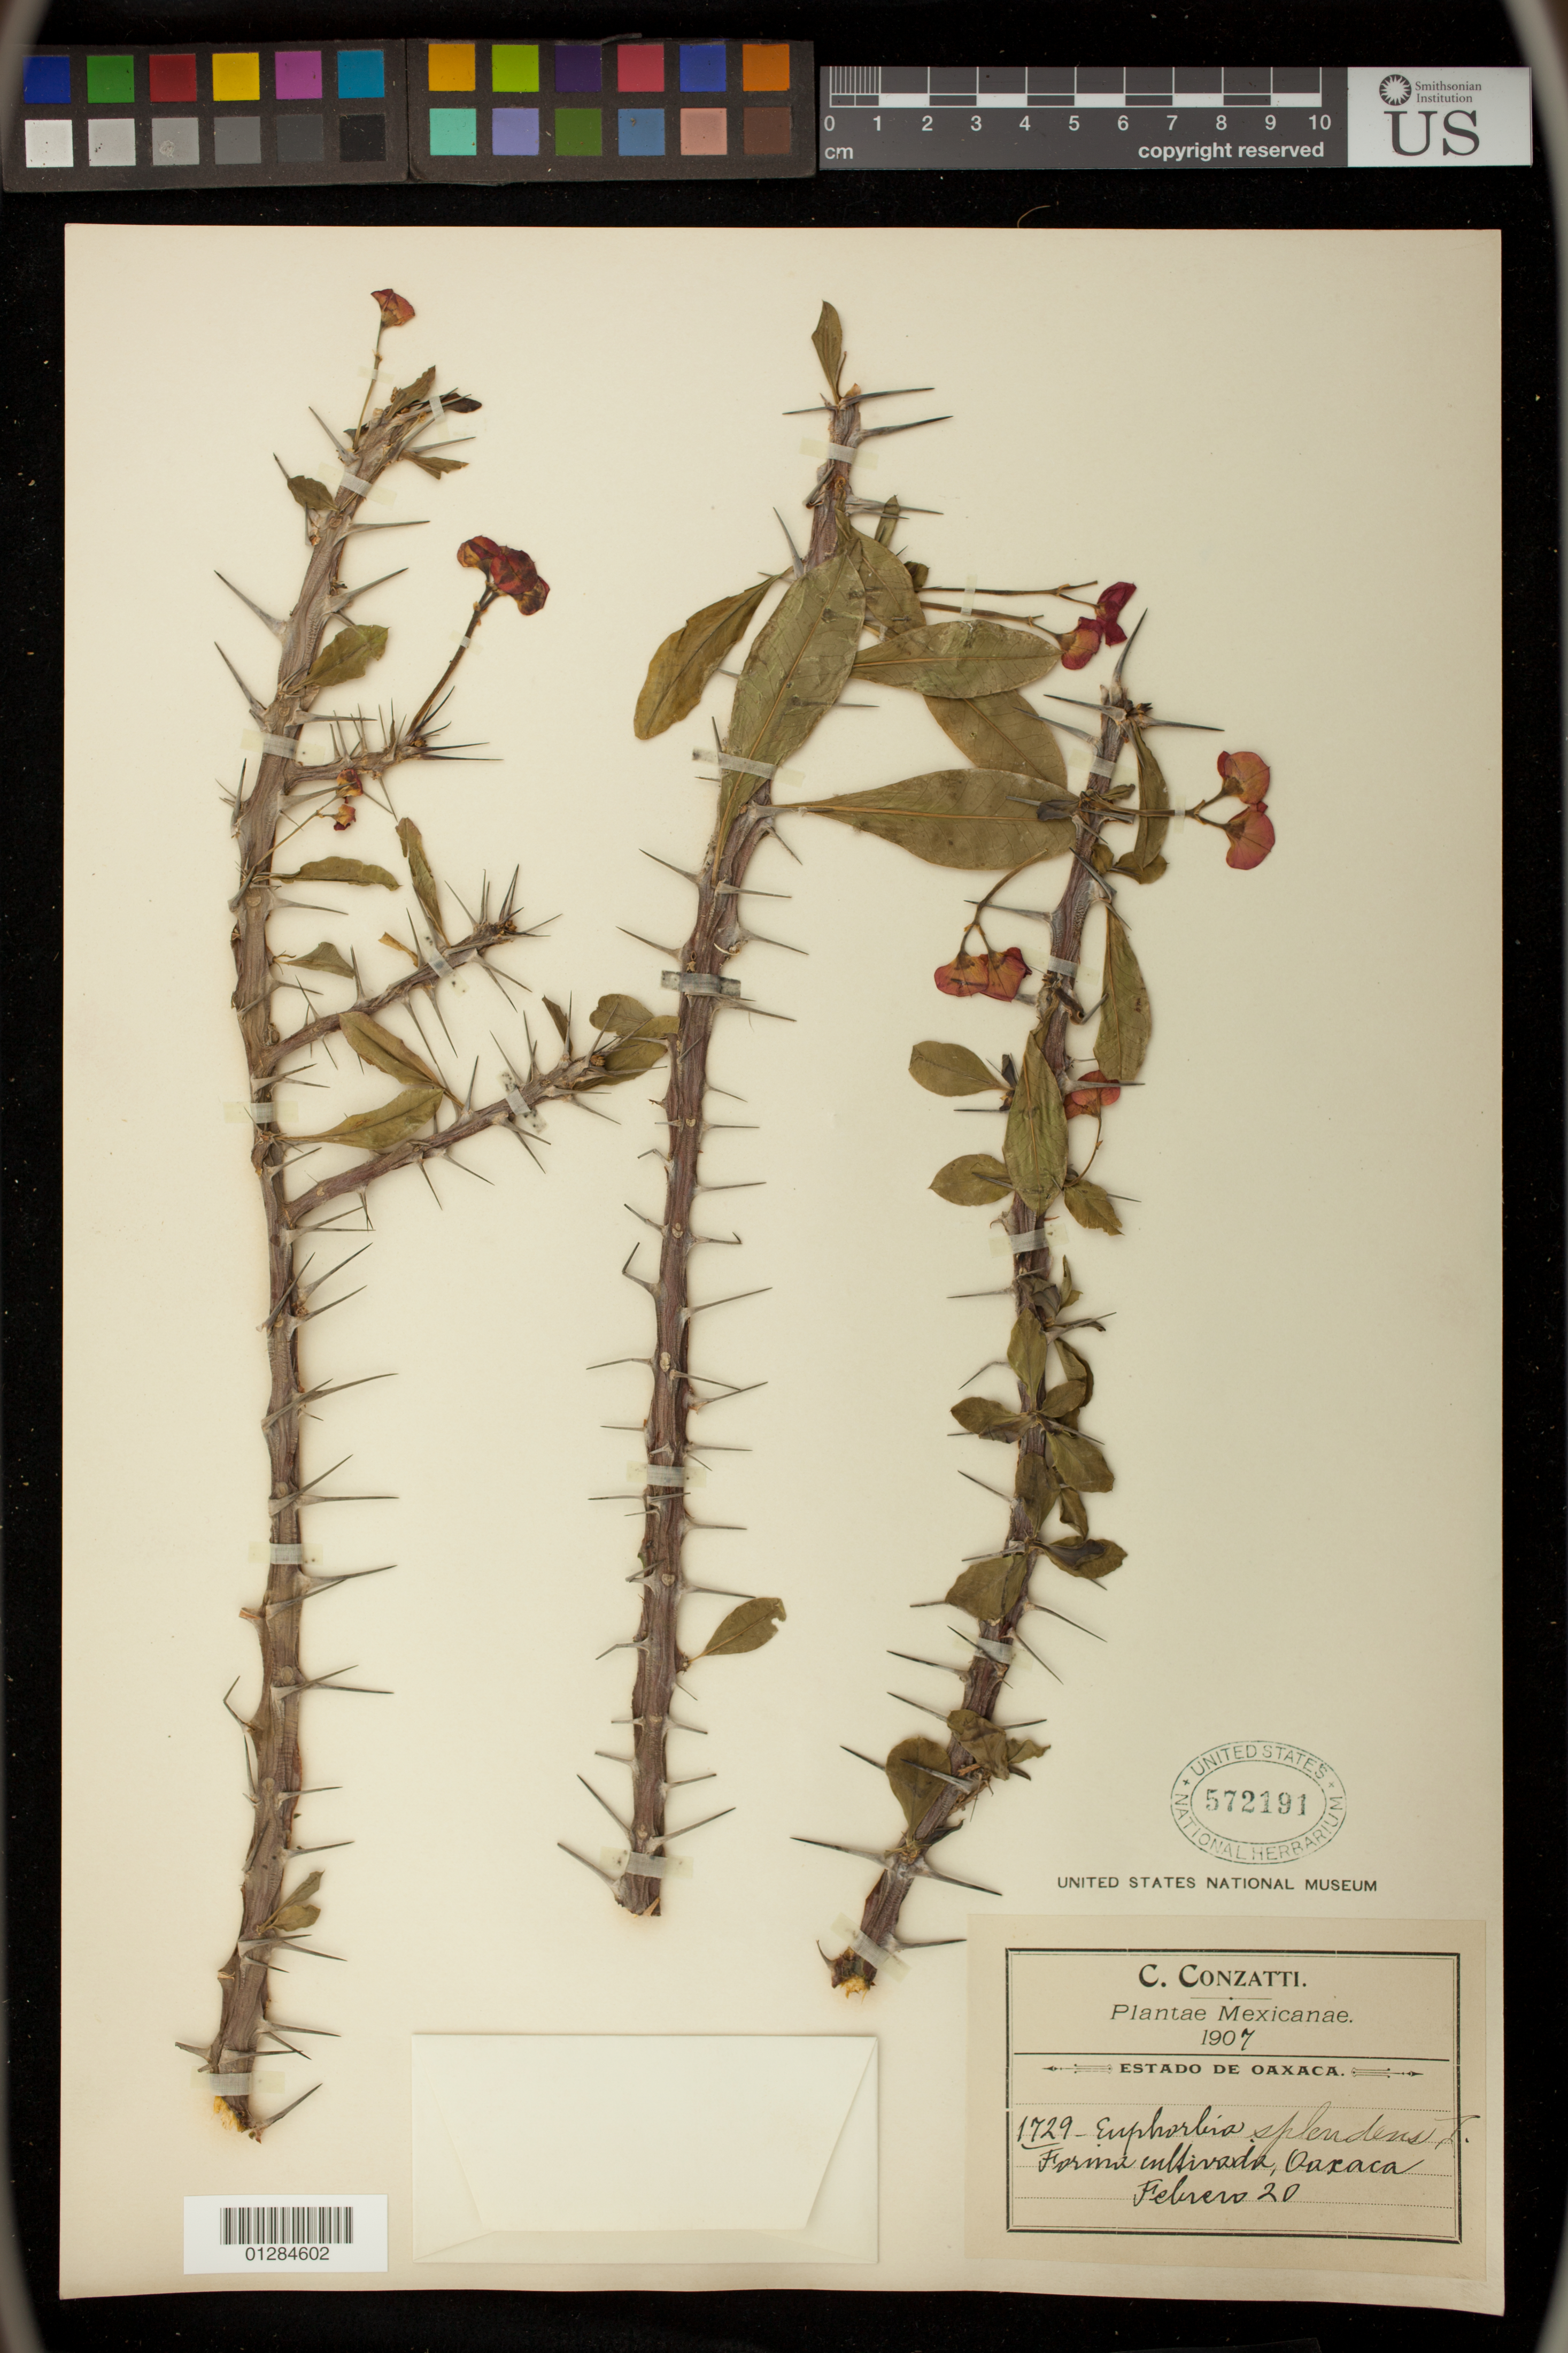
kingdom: Plantae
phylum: Tracheophyta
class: Magnoliopsida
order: Malpighiales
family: Euphorbiaceae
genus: Euphorbia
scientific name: Euphorbia milii var. splendens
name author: (Bojer ex Hook.) Ursch & Leandri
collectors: C. Conzatti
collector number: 1729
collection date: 1907-02-20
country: Mexico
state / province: Oaxaca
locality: Oaxaca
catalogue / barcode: US 572191